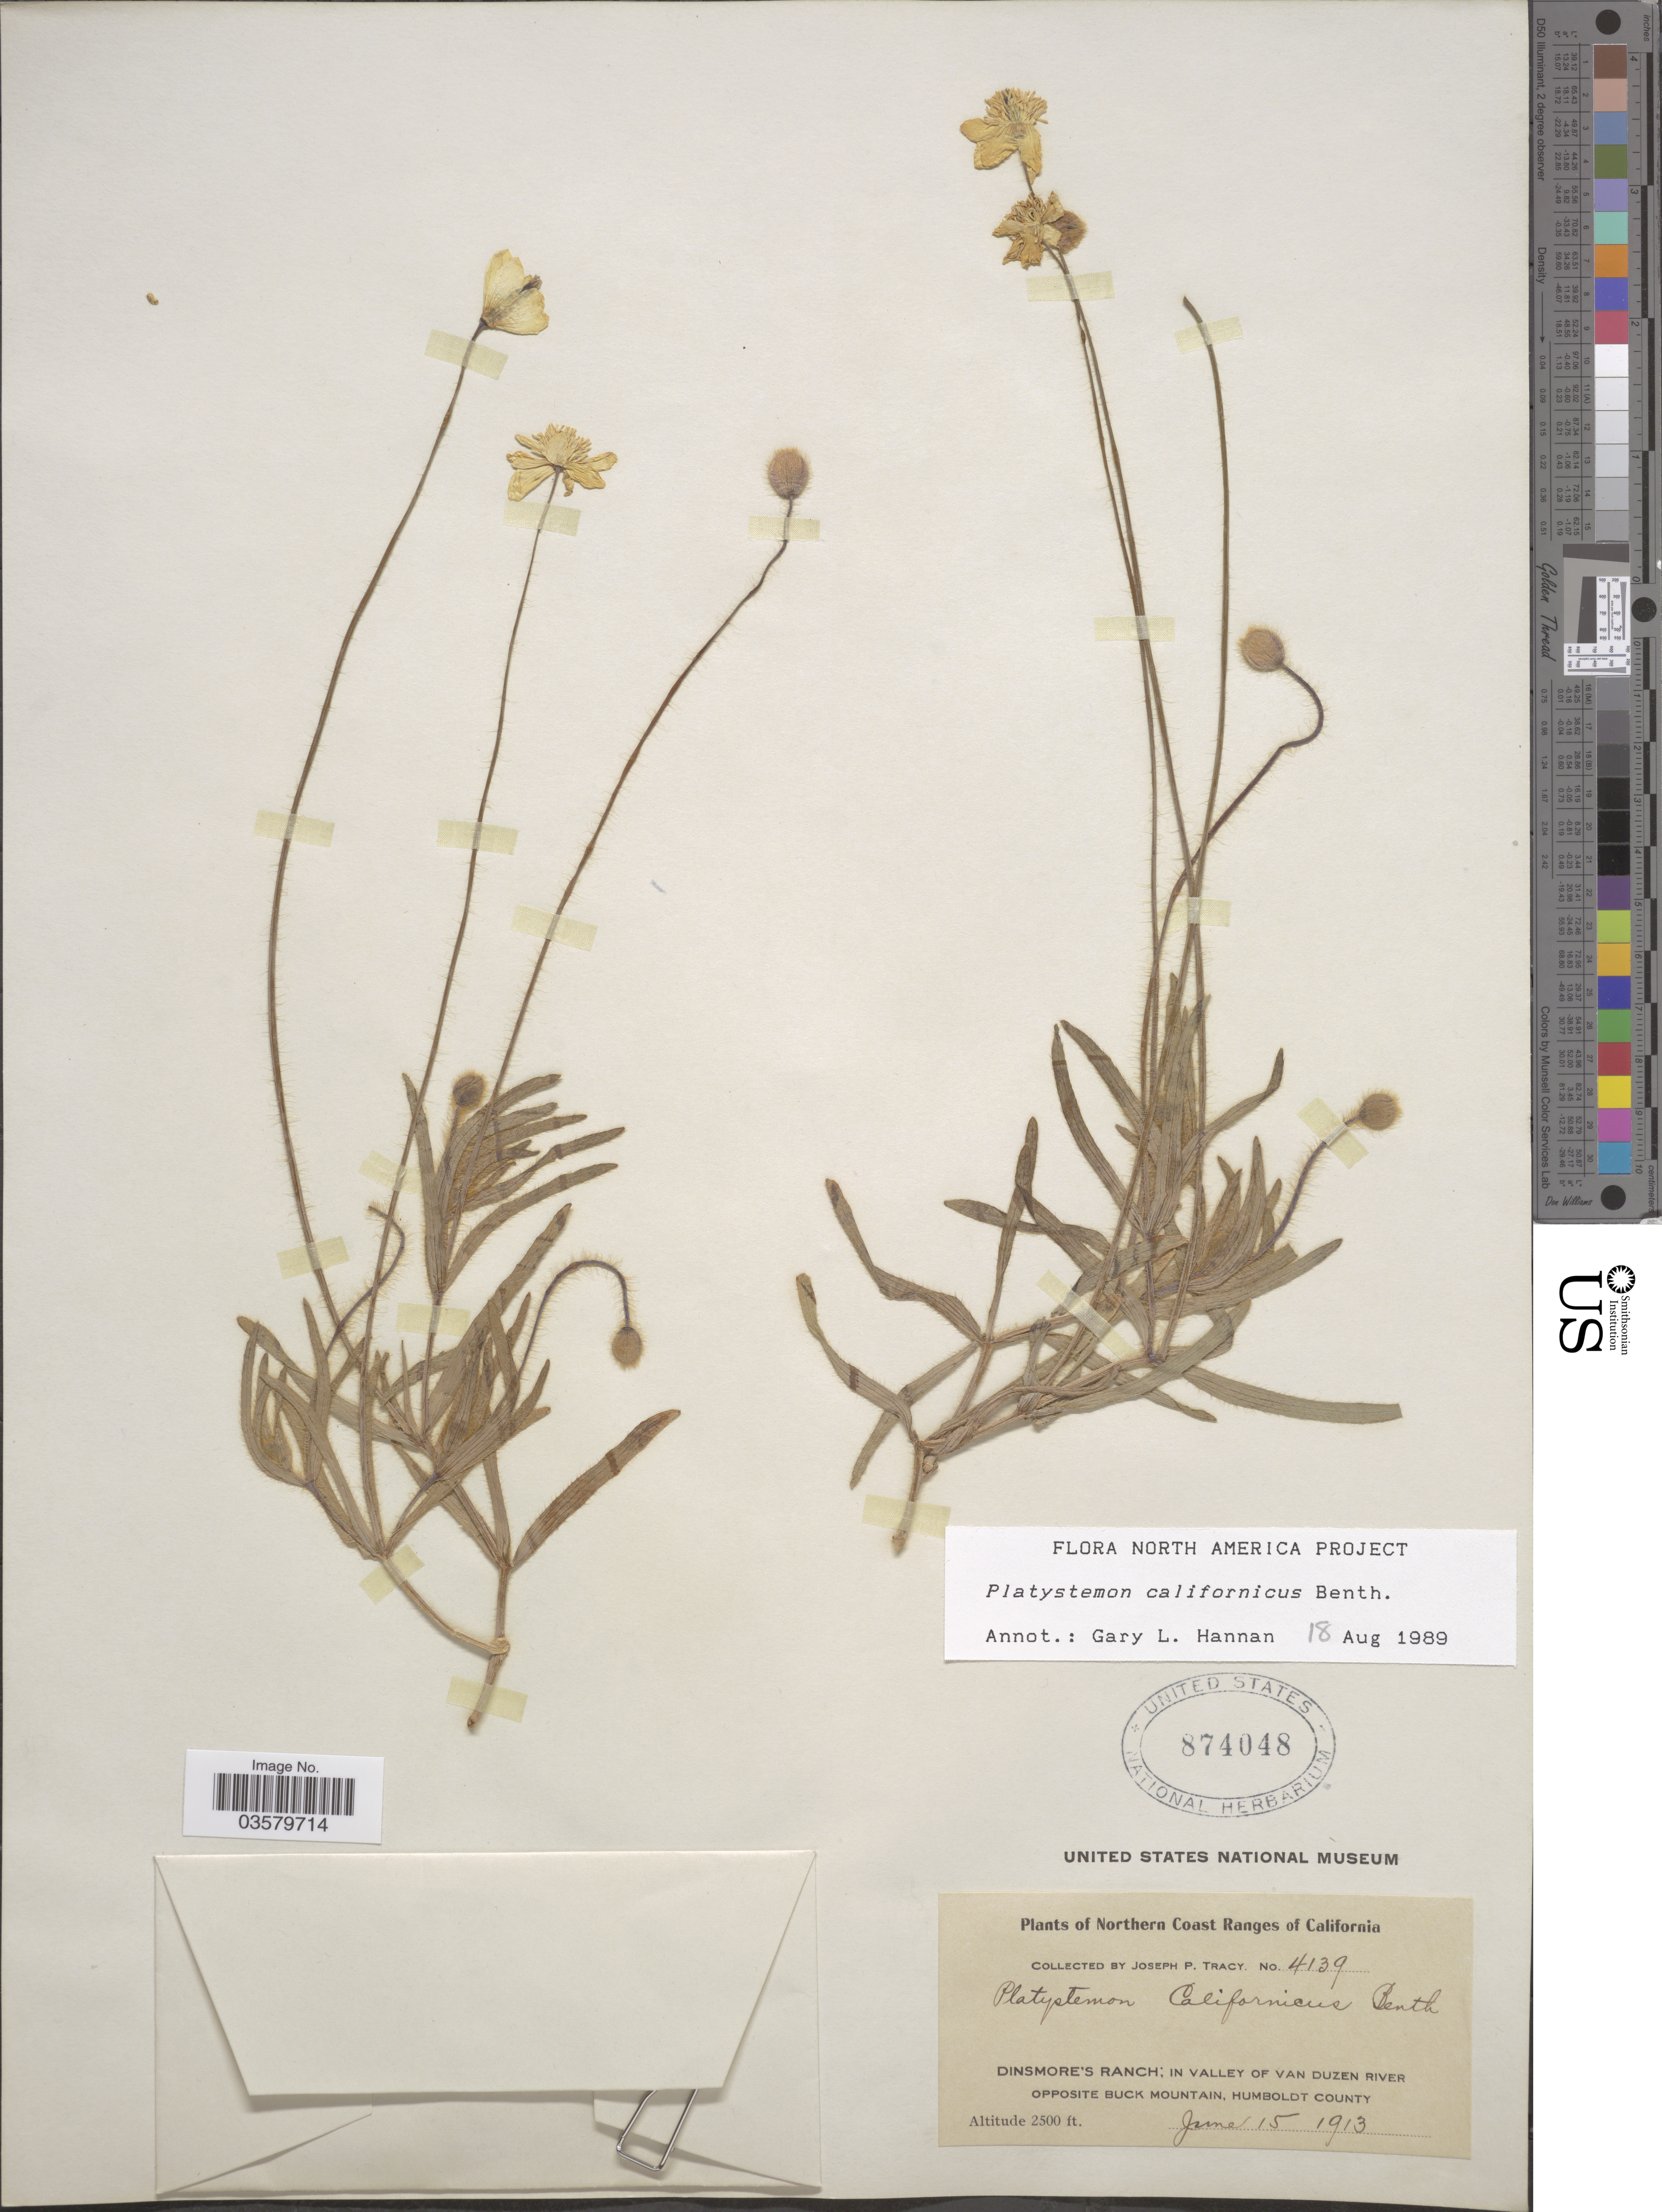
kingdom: Plantae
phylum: Tracheophyta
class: Magnoliopsida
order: Ranunculales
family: Papaveraceae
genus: Platystemon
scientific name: Platystemon californicus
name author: Benth.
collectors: J. Tracy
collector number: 4139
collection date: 1913-06-15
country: United States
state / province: California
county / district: Humboldt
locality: Northern Coast Ranges of California. Dinsmore's Ranch; in valley of Van Duzen River opposite Buck Mountain, Humboldt County.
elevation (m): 762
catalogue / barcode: US 874048